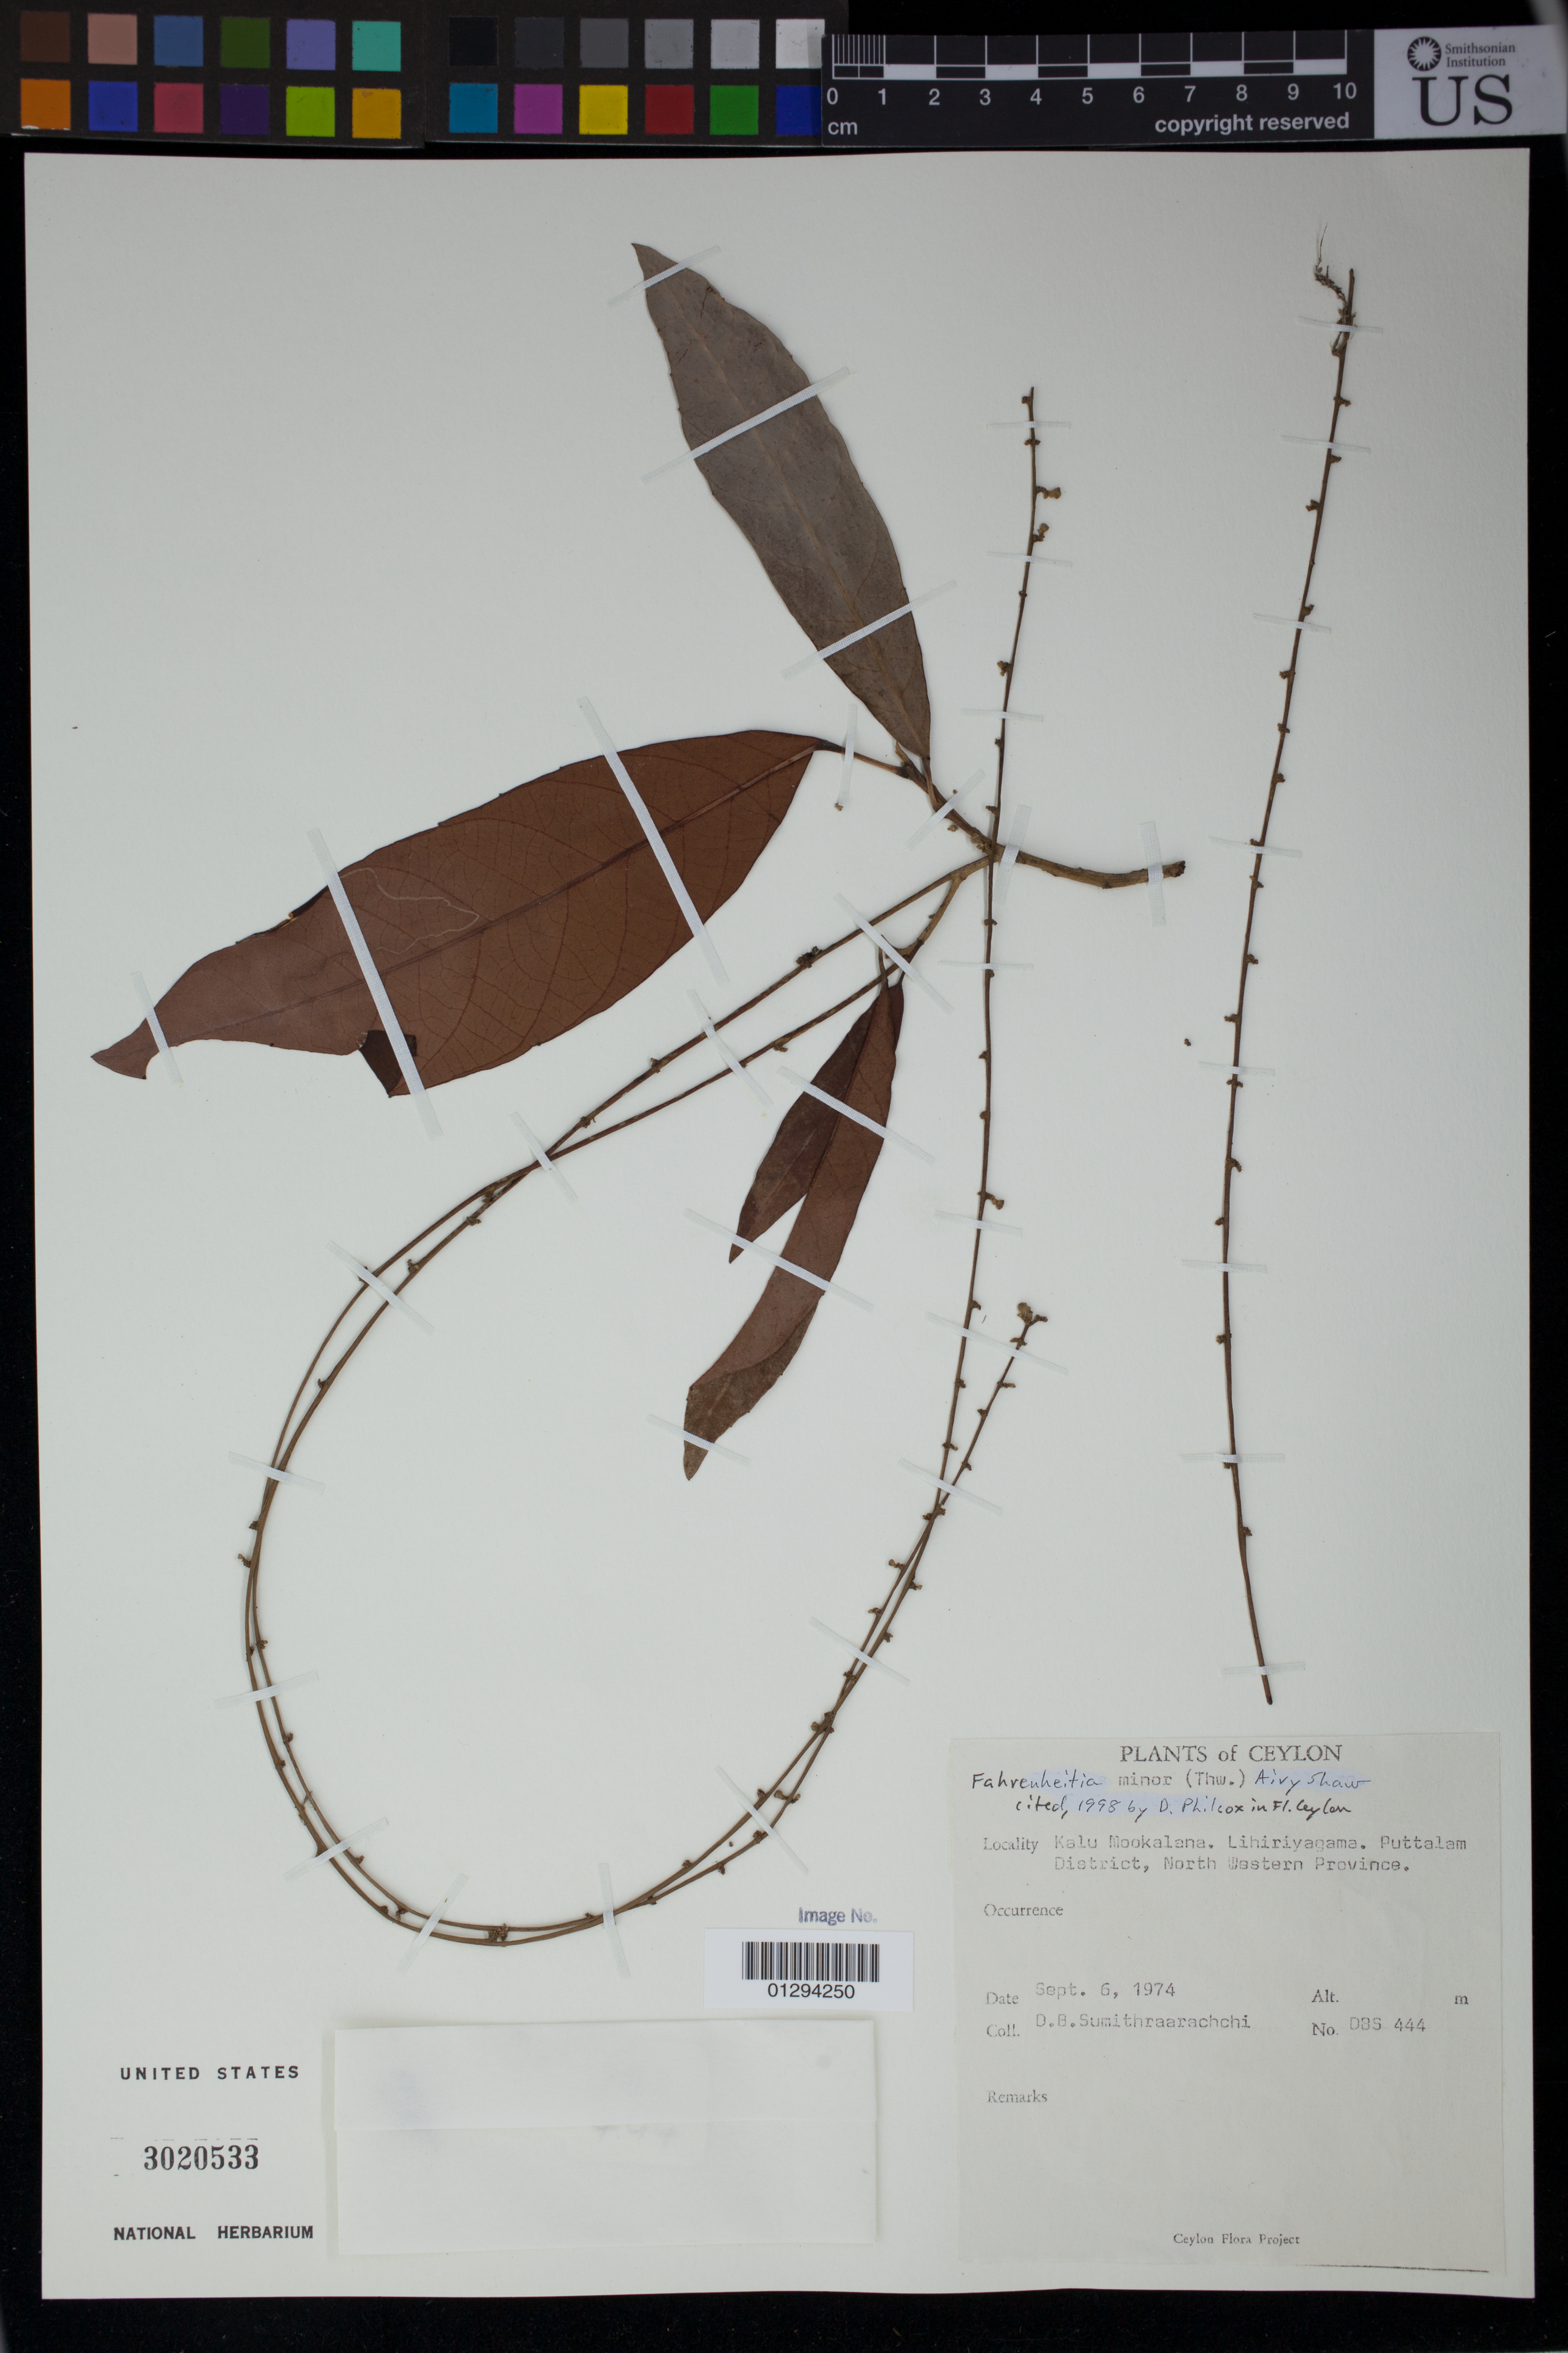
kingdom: Plantae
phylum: Tracheophyta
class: Magnoliopsida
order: Malpighiales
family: Euphorbiaceae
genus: Fahrenheitia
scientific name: Fahrenheitia minor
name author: (Thwaites) Airy Shaw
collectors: D. B. Sumithraarachchi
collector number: DBS 444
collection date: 1974-09-06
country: Sri Lanka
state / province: North Western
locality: Kalu Mookalana, Lihiriyagama. Puttalam District.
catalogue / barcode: US 3020533